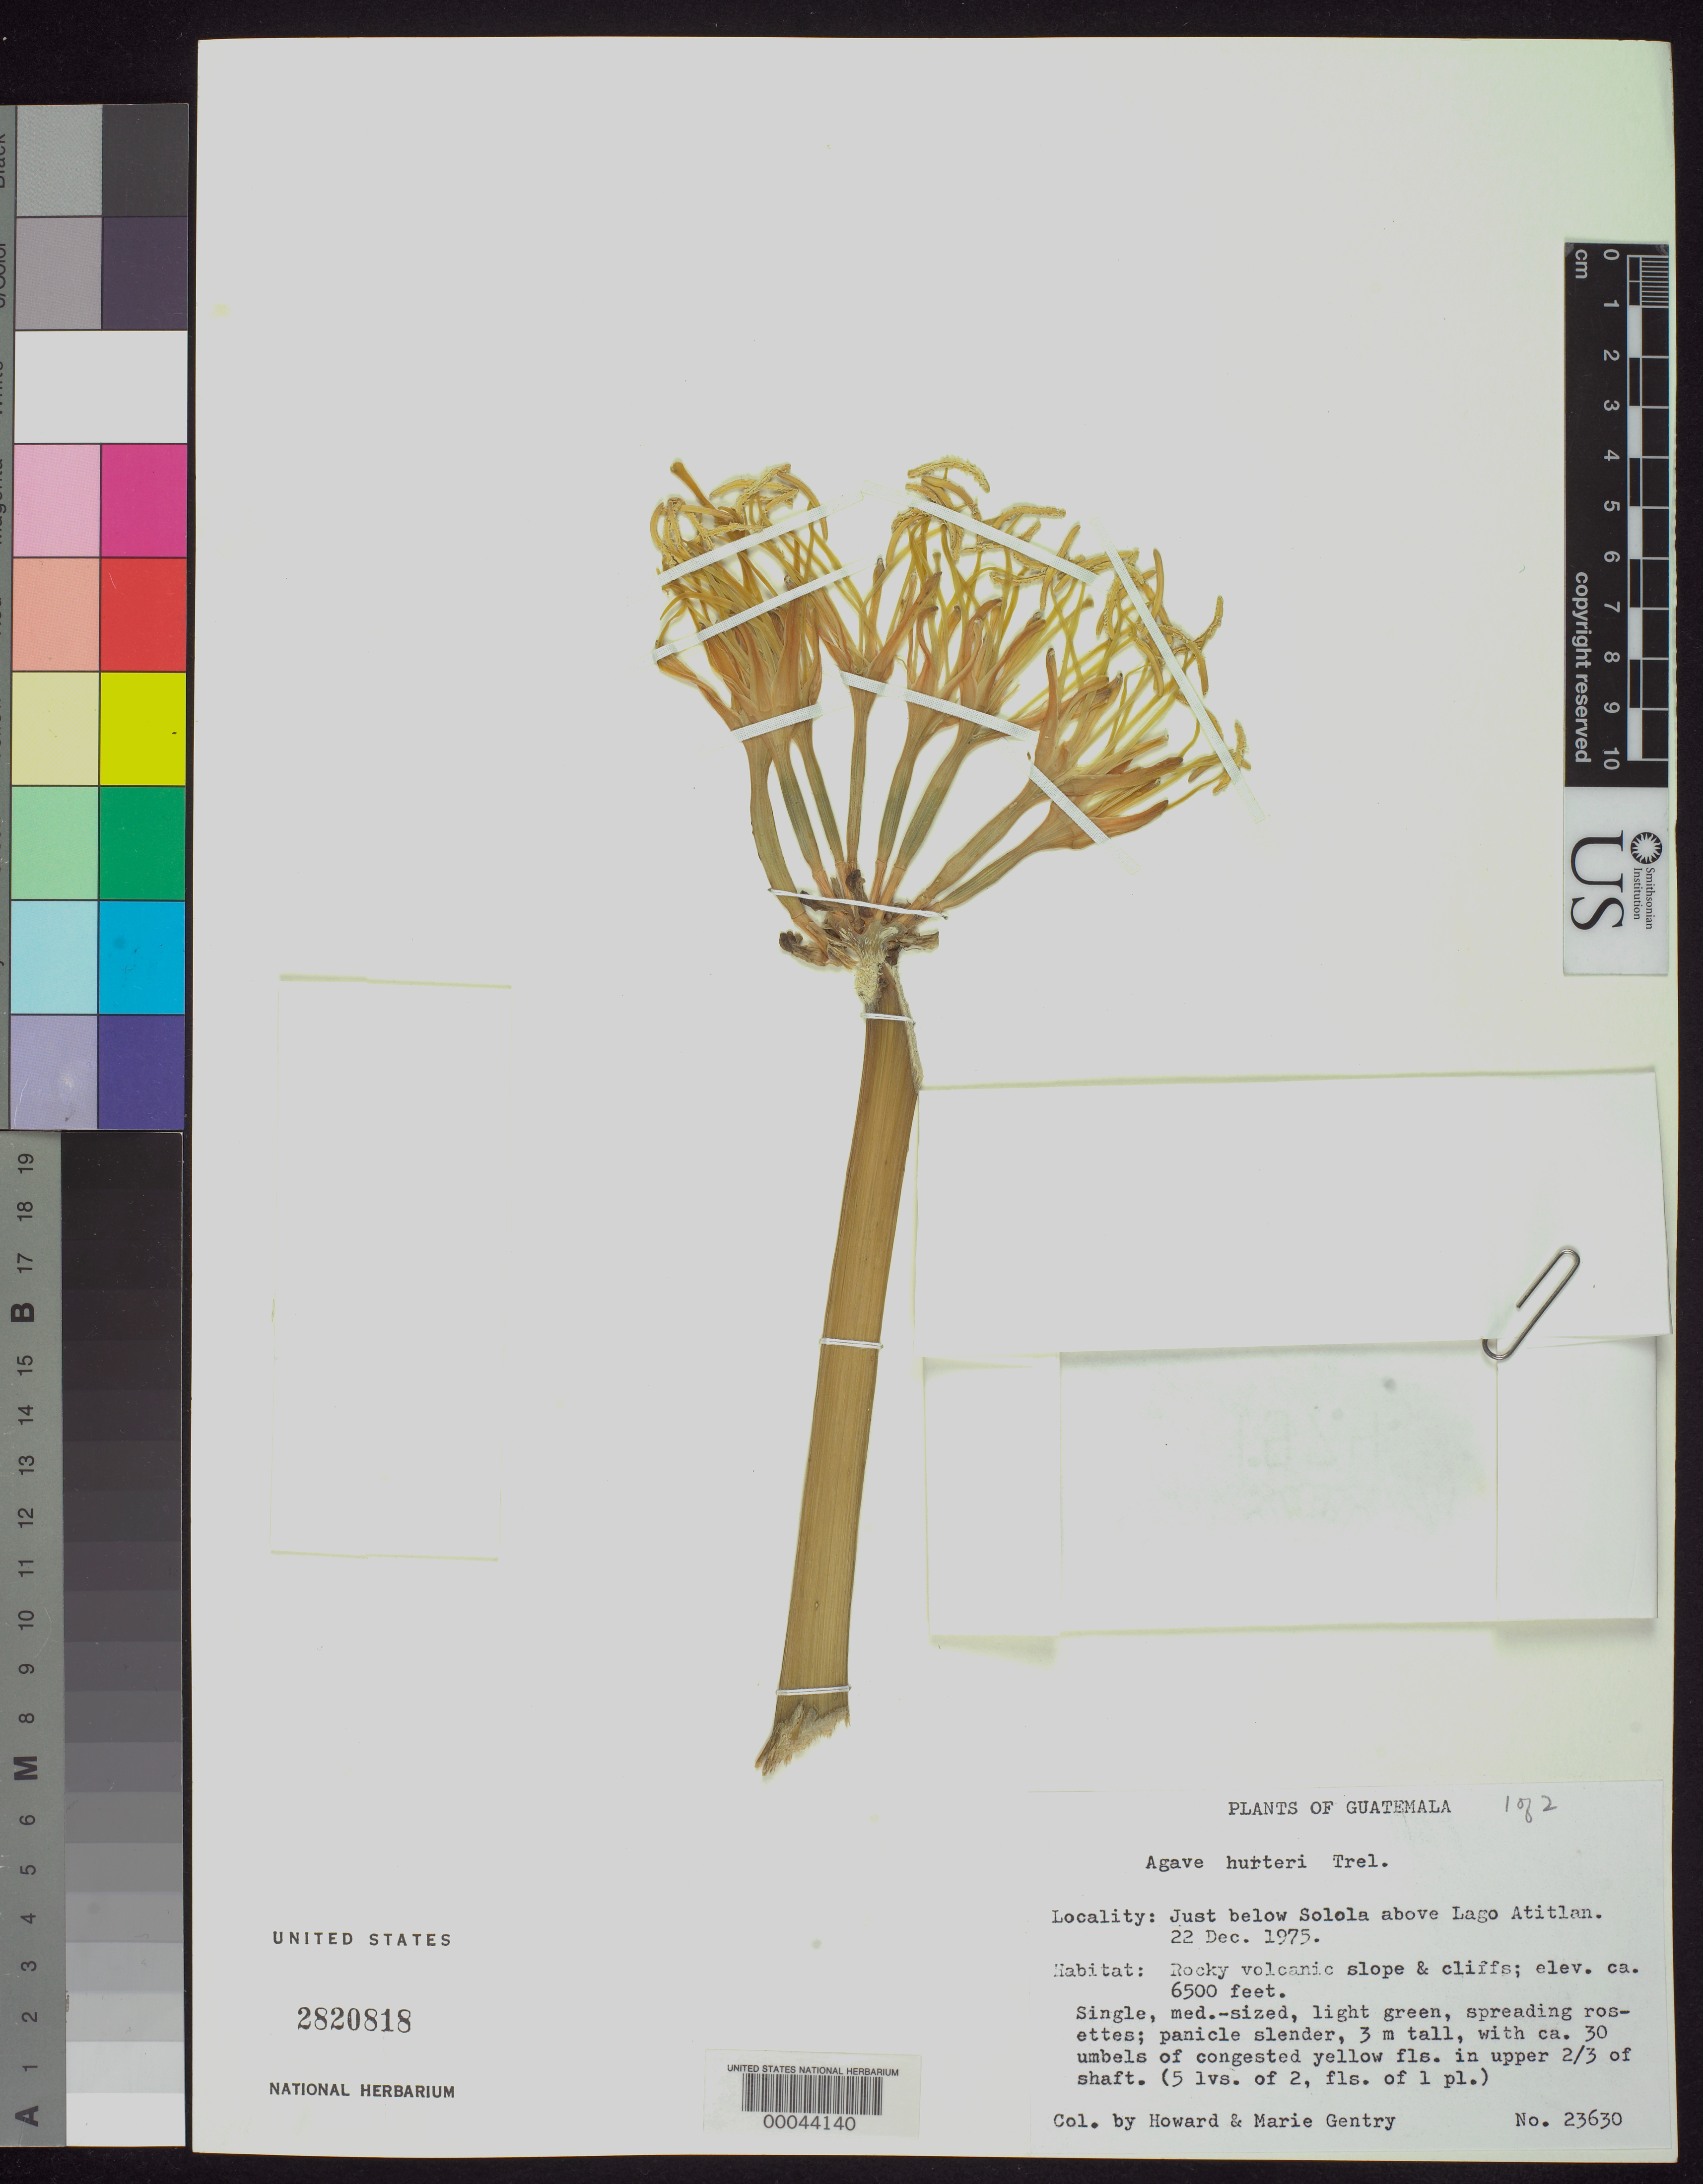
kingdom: Plantae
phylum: Tracheophyta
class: Liliopsida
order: Asparagales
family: Asparagaceae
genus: Agave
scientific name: Agave hurteri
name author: Trel.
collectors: H. S. Gentry & M. Gentry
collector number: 23430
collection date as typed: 22 Dec 1975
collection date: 1975-12-22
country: Guatemala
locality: Just below solola above lago atitlan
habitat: Rocky volcanic slope and cliffs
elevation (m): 1981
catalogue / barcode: US 2820818